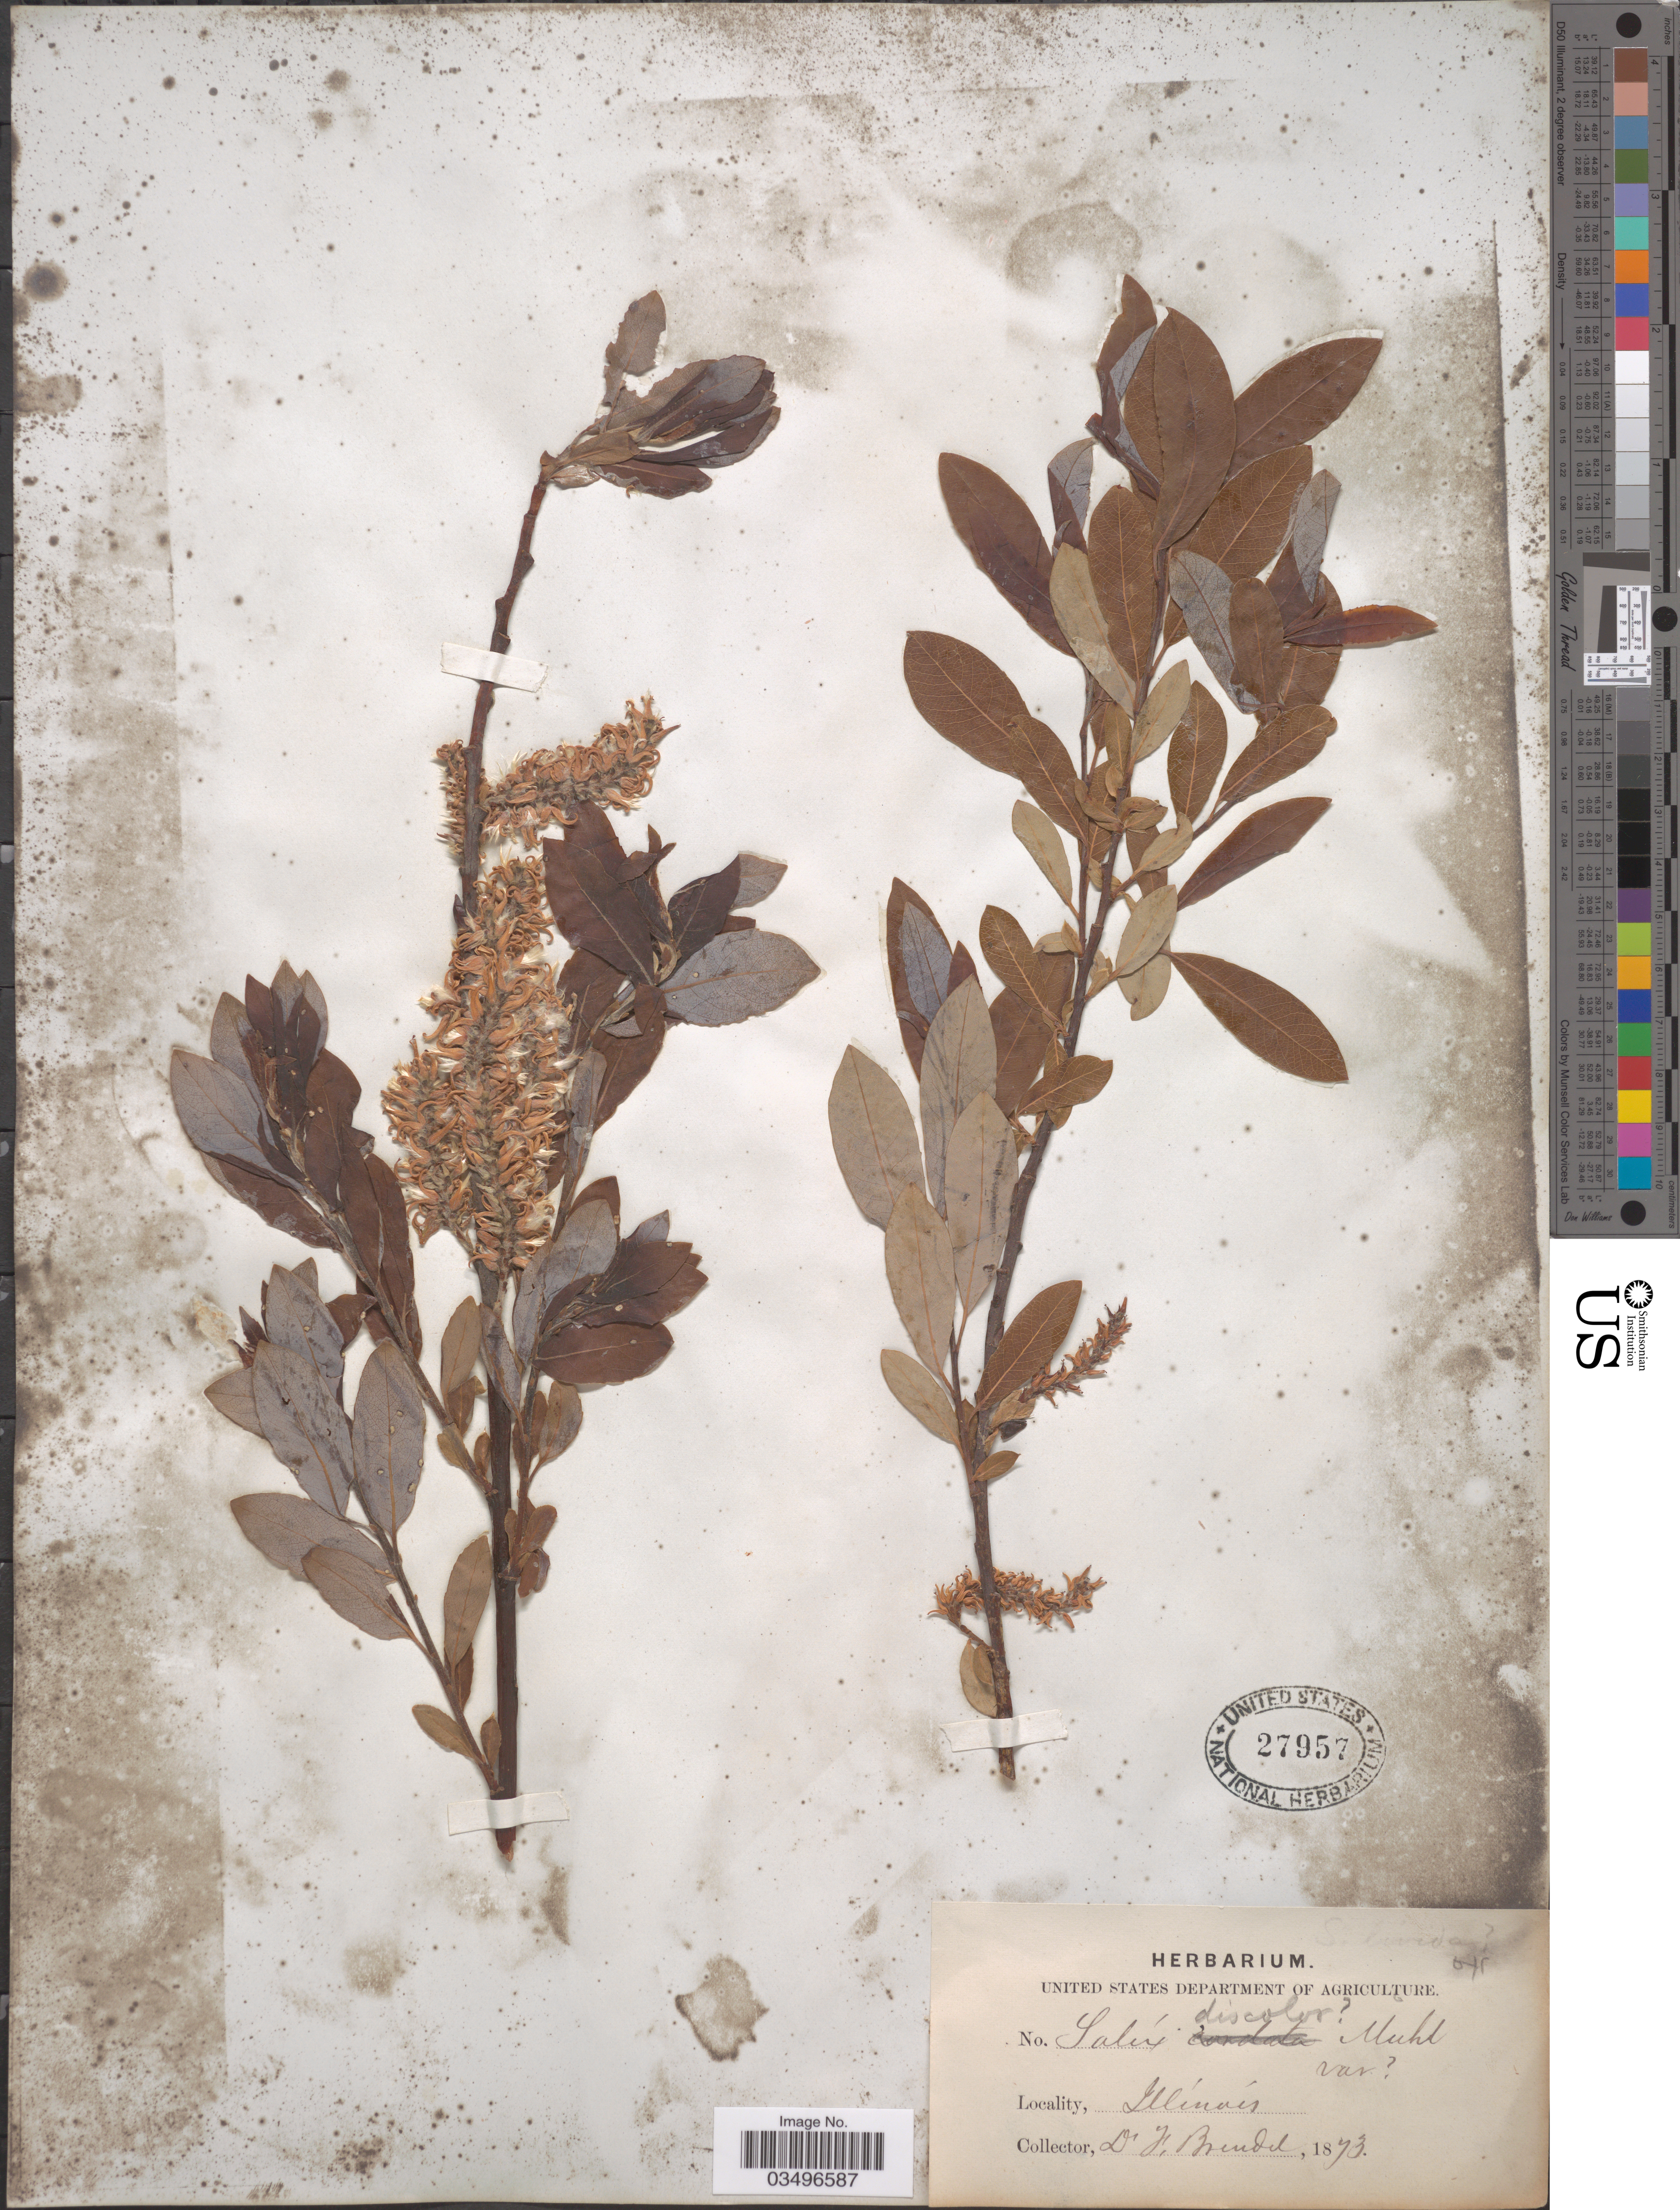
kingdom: Plantae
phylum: Tracheophyta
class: Magnoliopsida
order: Malpighiales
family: Salicaceae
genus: Salix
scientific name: Salix discolor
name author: Muhl.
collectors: F. Brendel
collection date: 1873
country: United States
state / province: Illinois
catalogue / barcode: US 27957